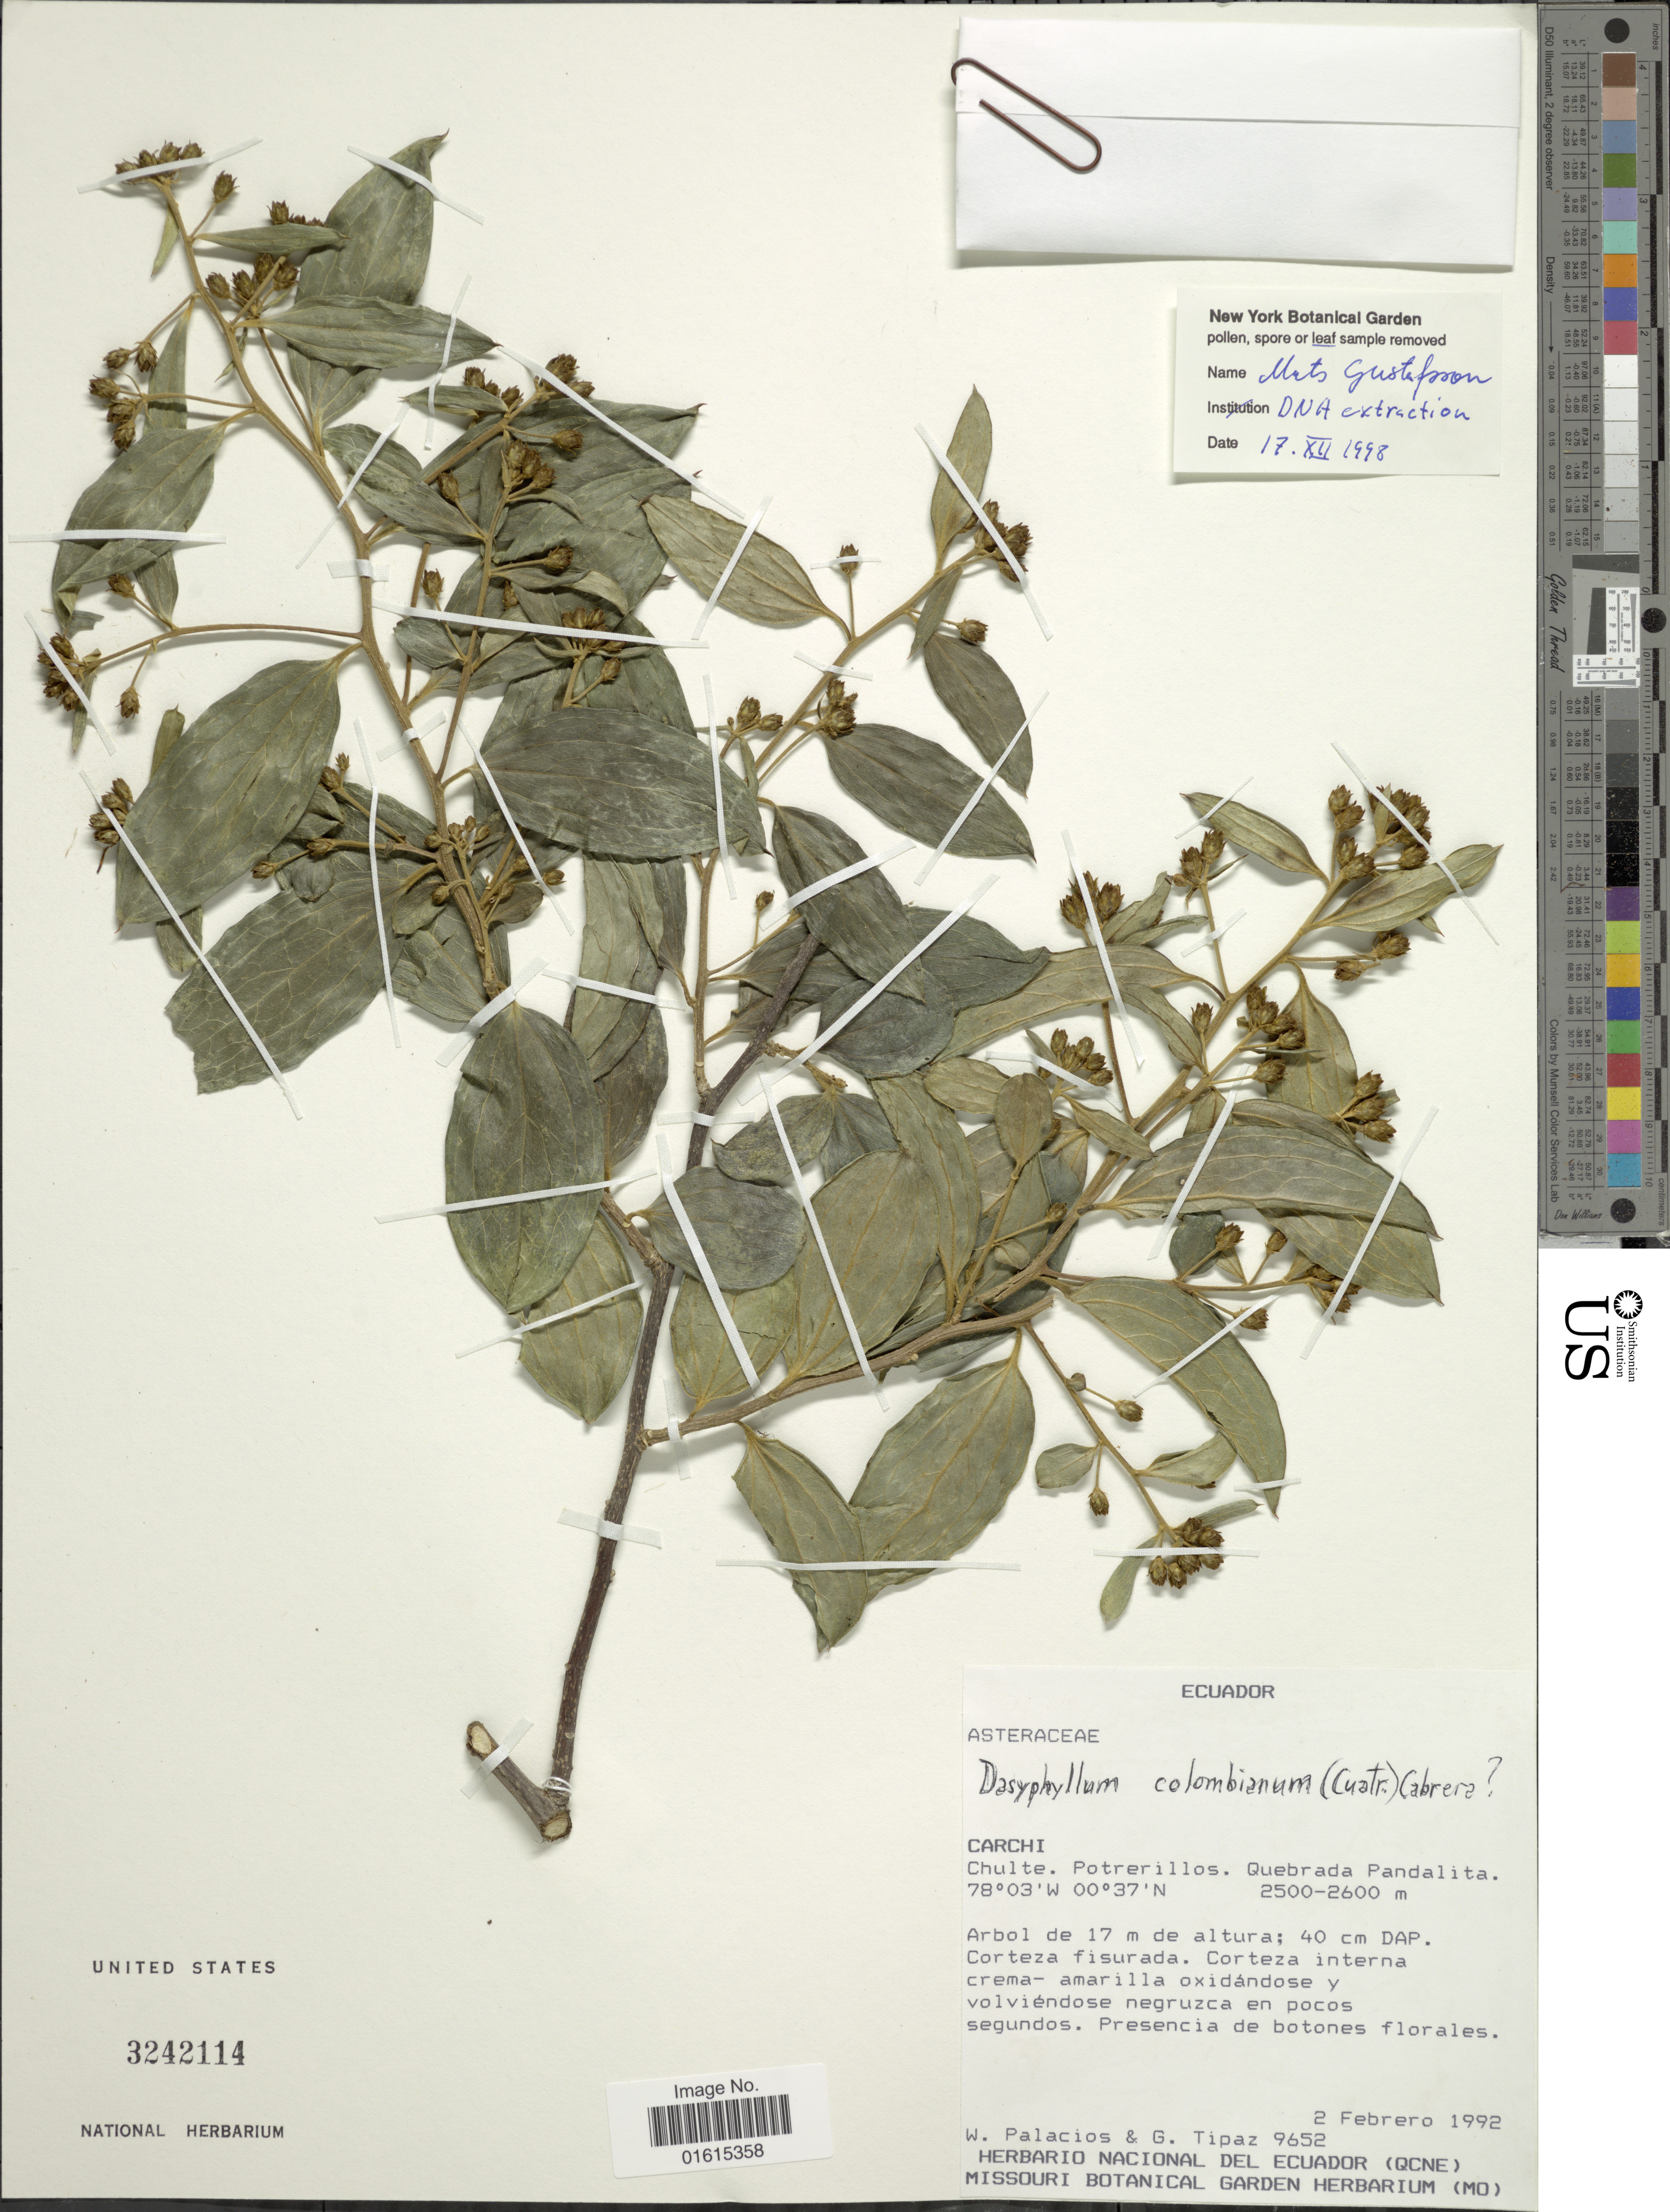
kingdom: Plantae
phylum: Tracheophyta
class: Magnoliopsida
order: Asterales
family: Asteraceae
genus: Dasyphyllum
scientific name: Dasyphyllum colombianum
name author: Cabrera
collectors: W. Palacios & G. Tipaz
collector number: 9652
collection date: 1992-02-02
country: Ecuador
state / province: Carchi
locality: Carchi, Chulte, Potrerillos, Quebrada Pandalita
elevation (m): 2500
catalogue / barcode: US 3242114